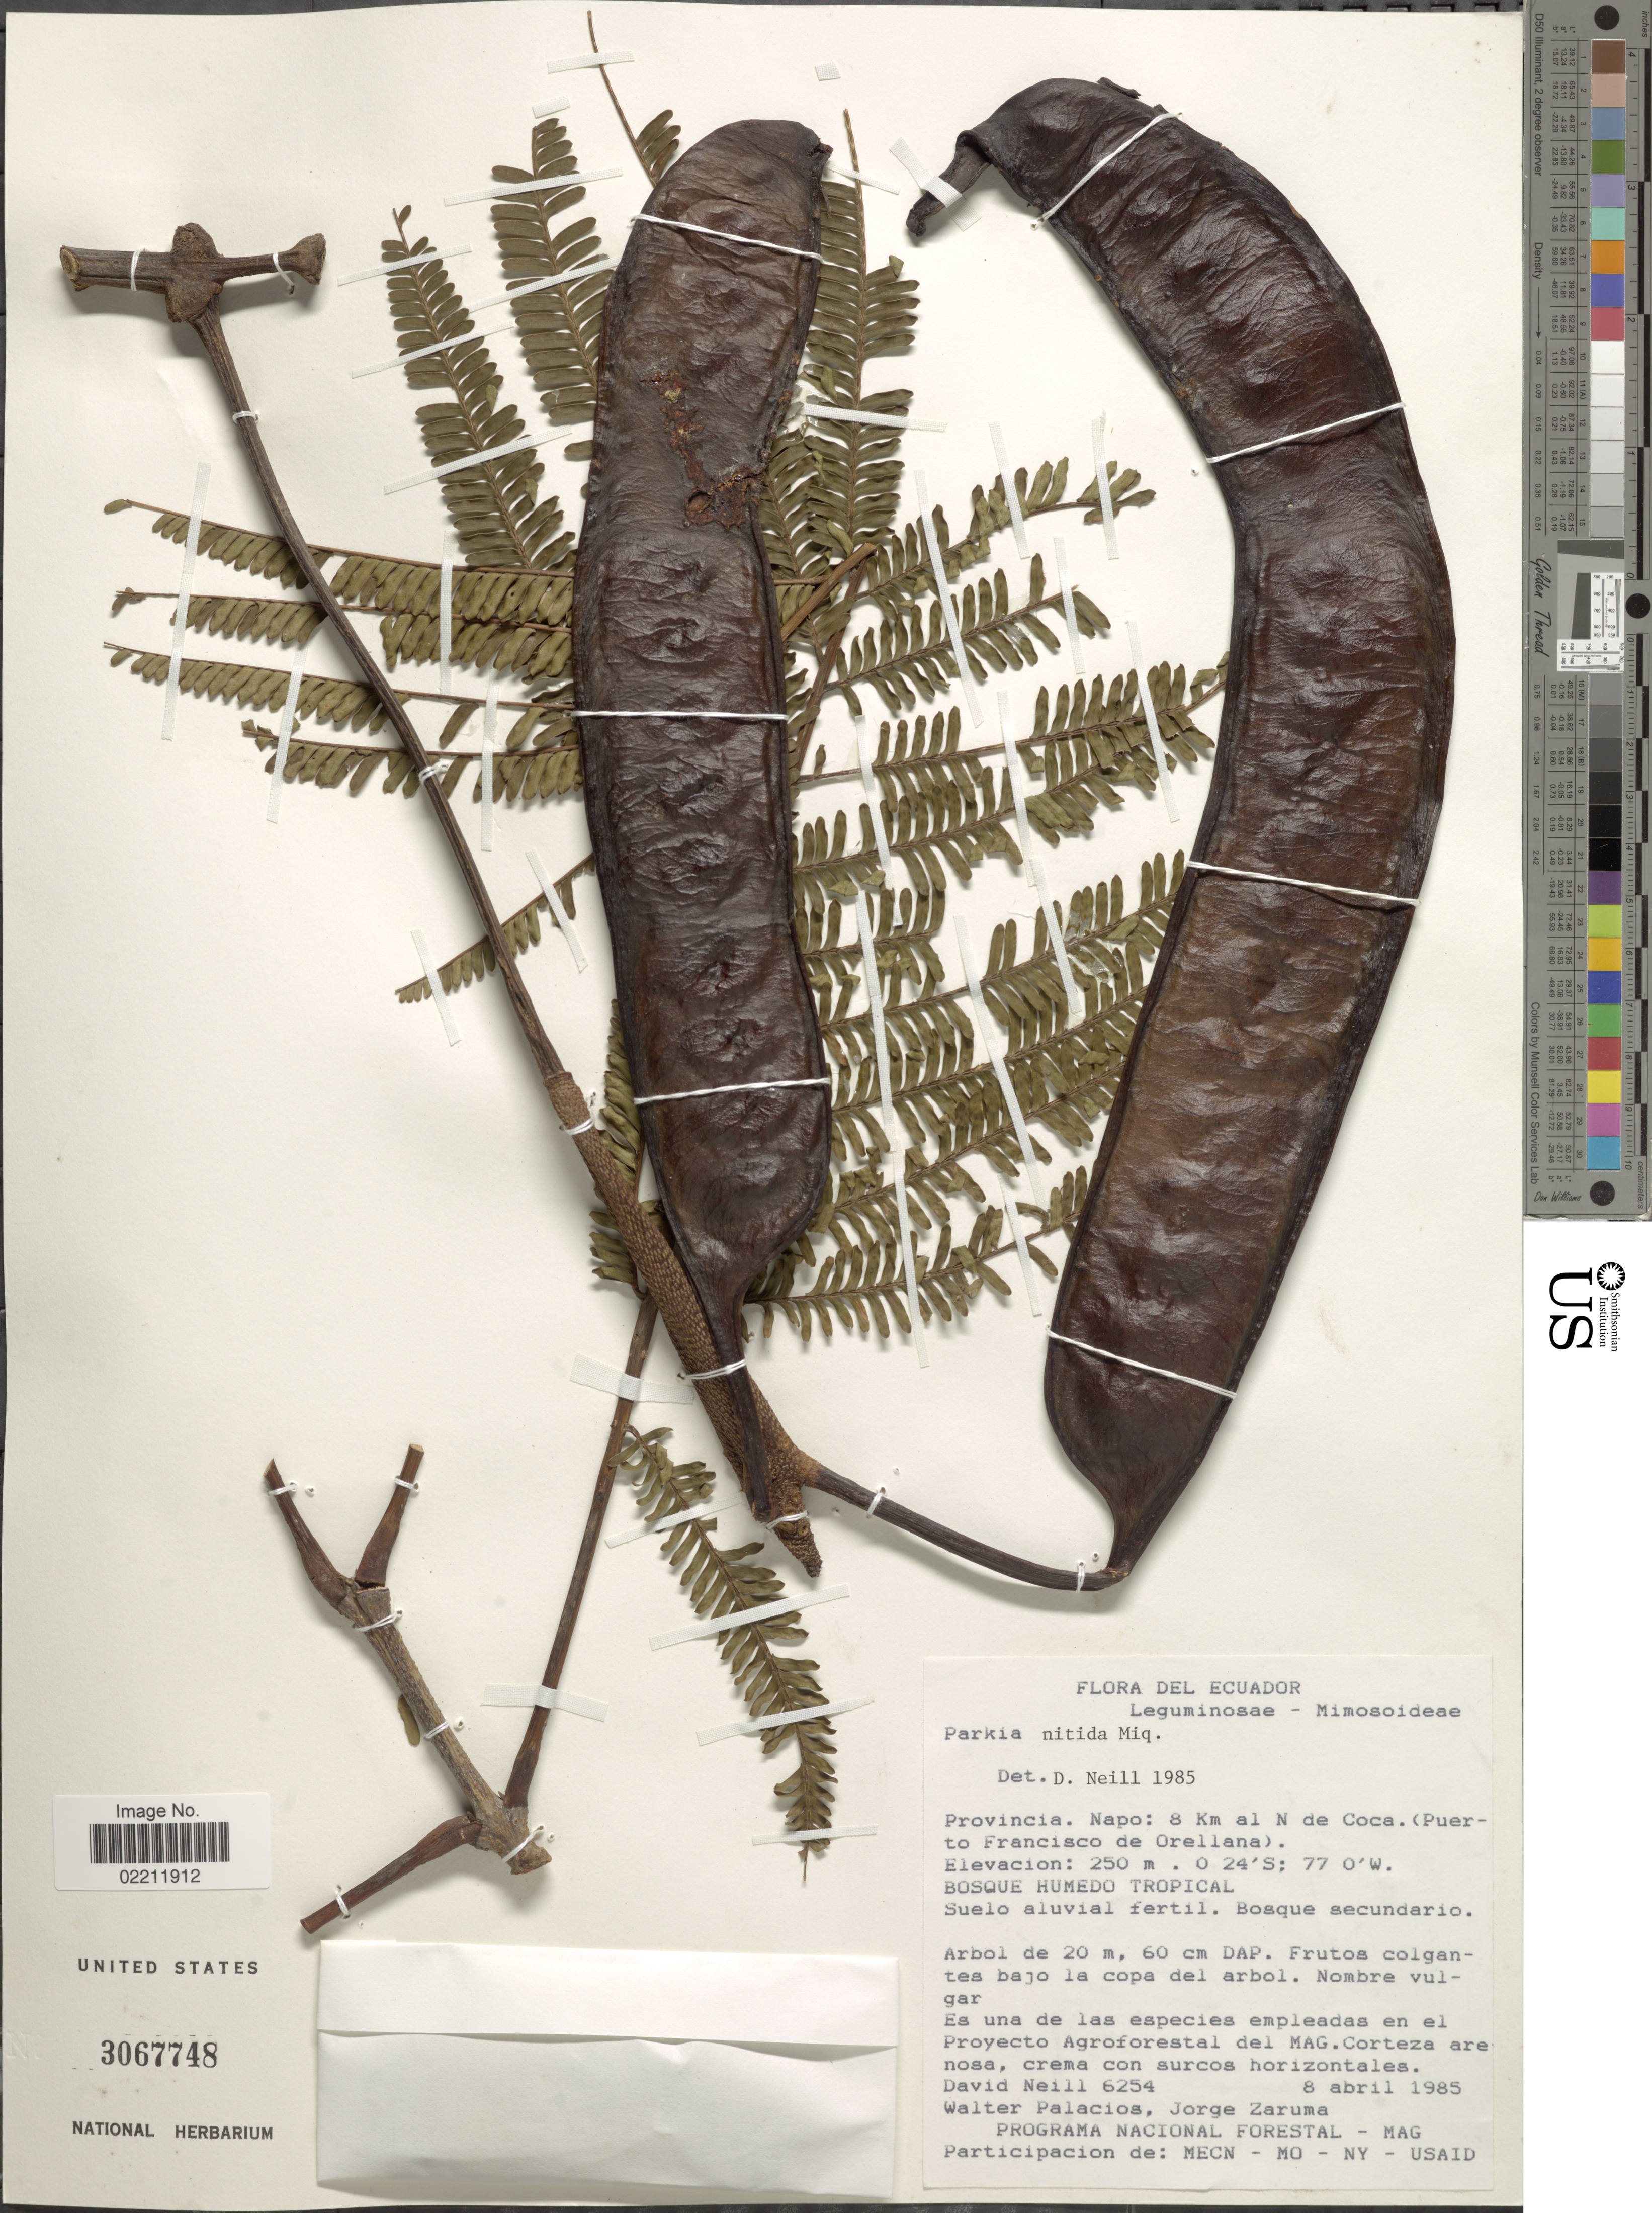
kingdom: Plantae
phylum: Tracheophyta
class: Magnoliopsida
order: Fabales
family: Fabaceae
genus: Parkia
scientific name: Parkia nitida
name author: Miq.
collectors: D. Neill, W. Palacios & J. Zaruma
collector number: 6254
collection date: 1985-04-08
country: Ecuador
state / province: Napo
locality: Ecuador,Provincia. Napo: 8 km al N de Coca. (Puerto Framcisco de Orellana).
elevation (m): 250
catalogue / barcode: US 3067748